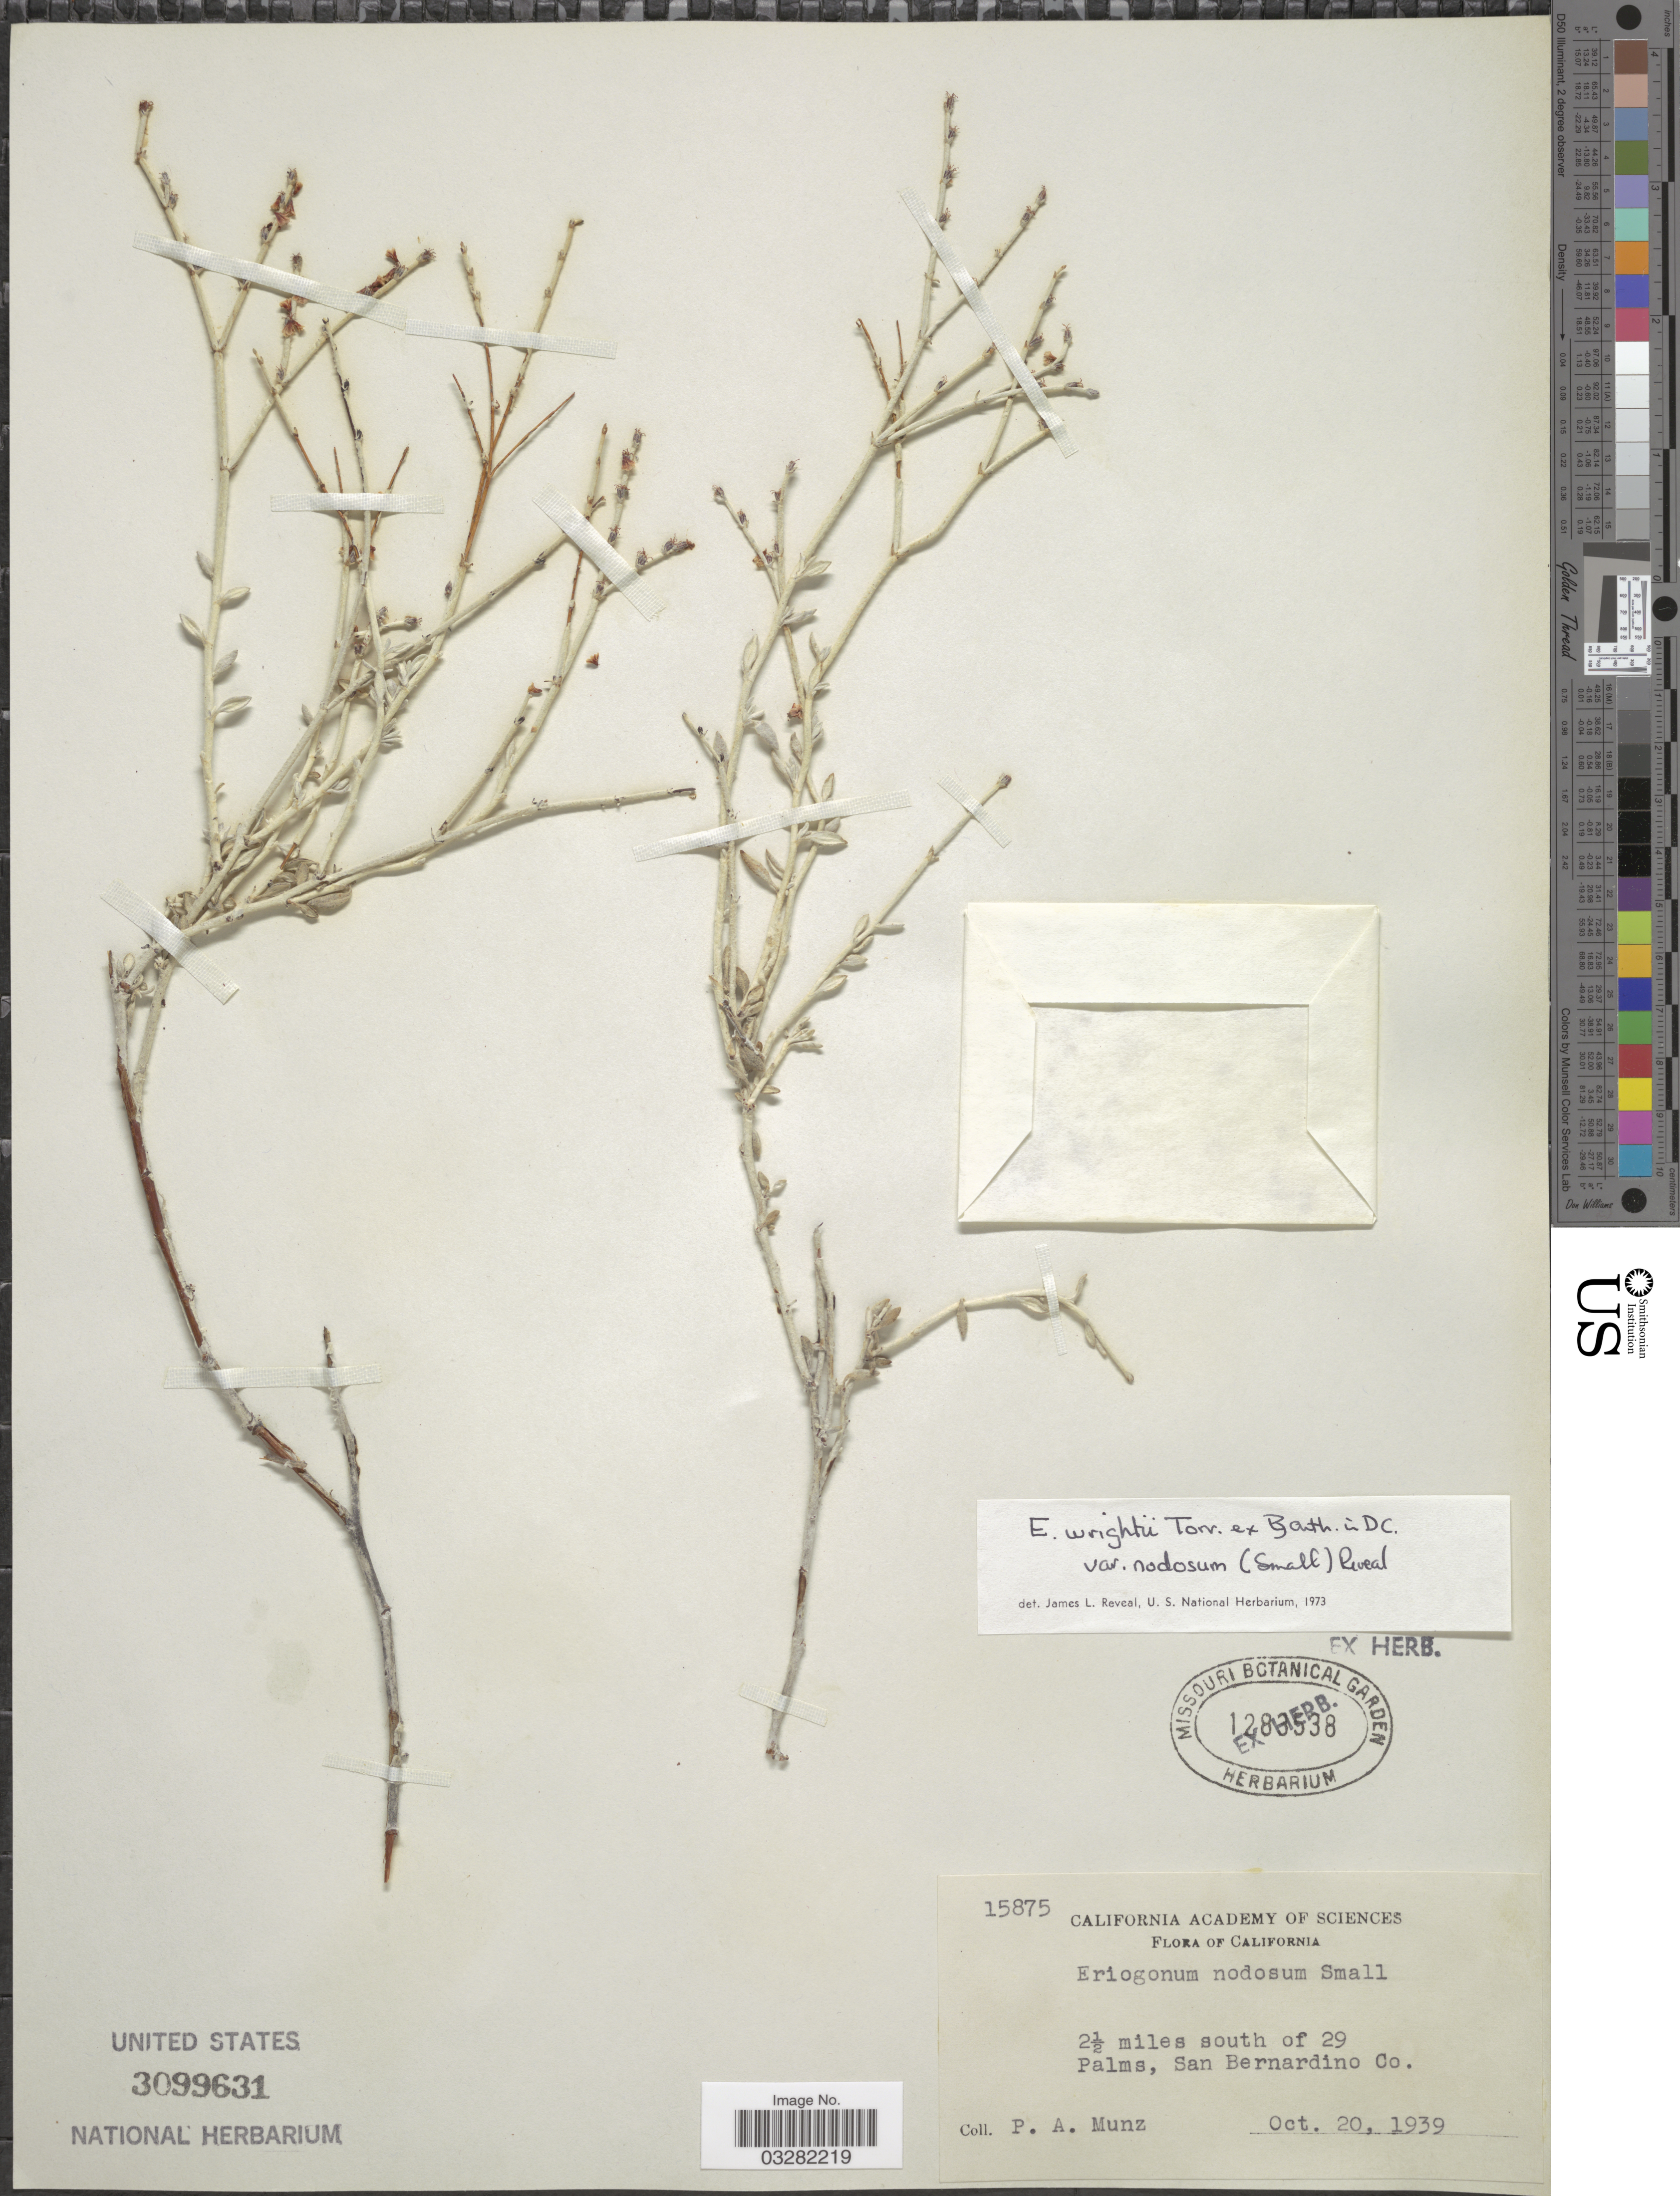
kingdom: Plantae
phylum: Tracheophyta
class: Magnoliopsida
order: Caryophyllales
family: Polygonaceae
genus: Eriogonum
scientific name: Eriogonum wrightii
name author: Torr. ex Benth. in DC.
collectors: P. A. Munz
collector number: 15875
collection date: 1939-10-20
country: United States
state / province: California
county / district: San Bernardino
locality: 2½ miles south of 29 Palms, San Bernardino Co.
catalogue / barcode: US 3099631